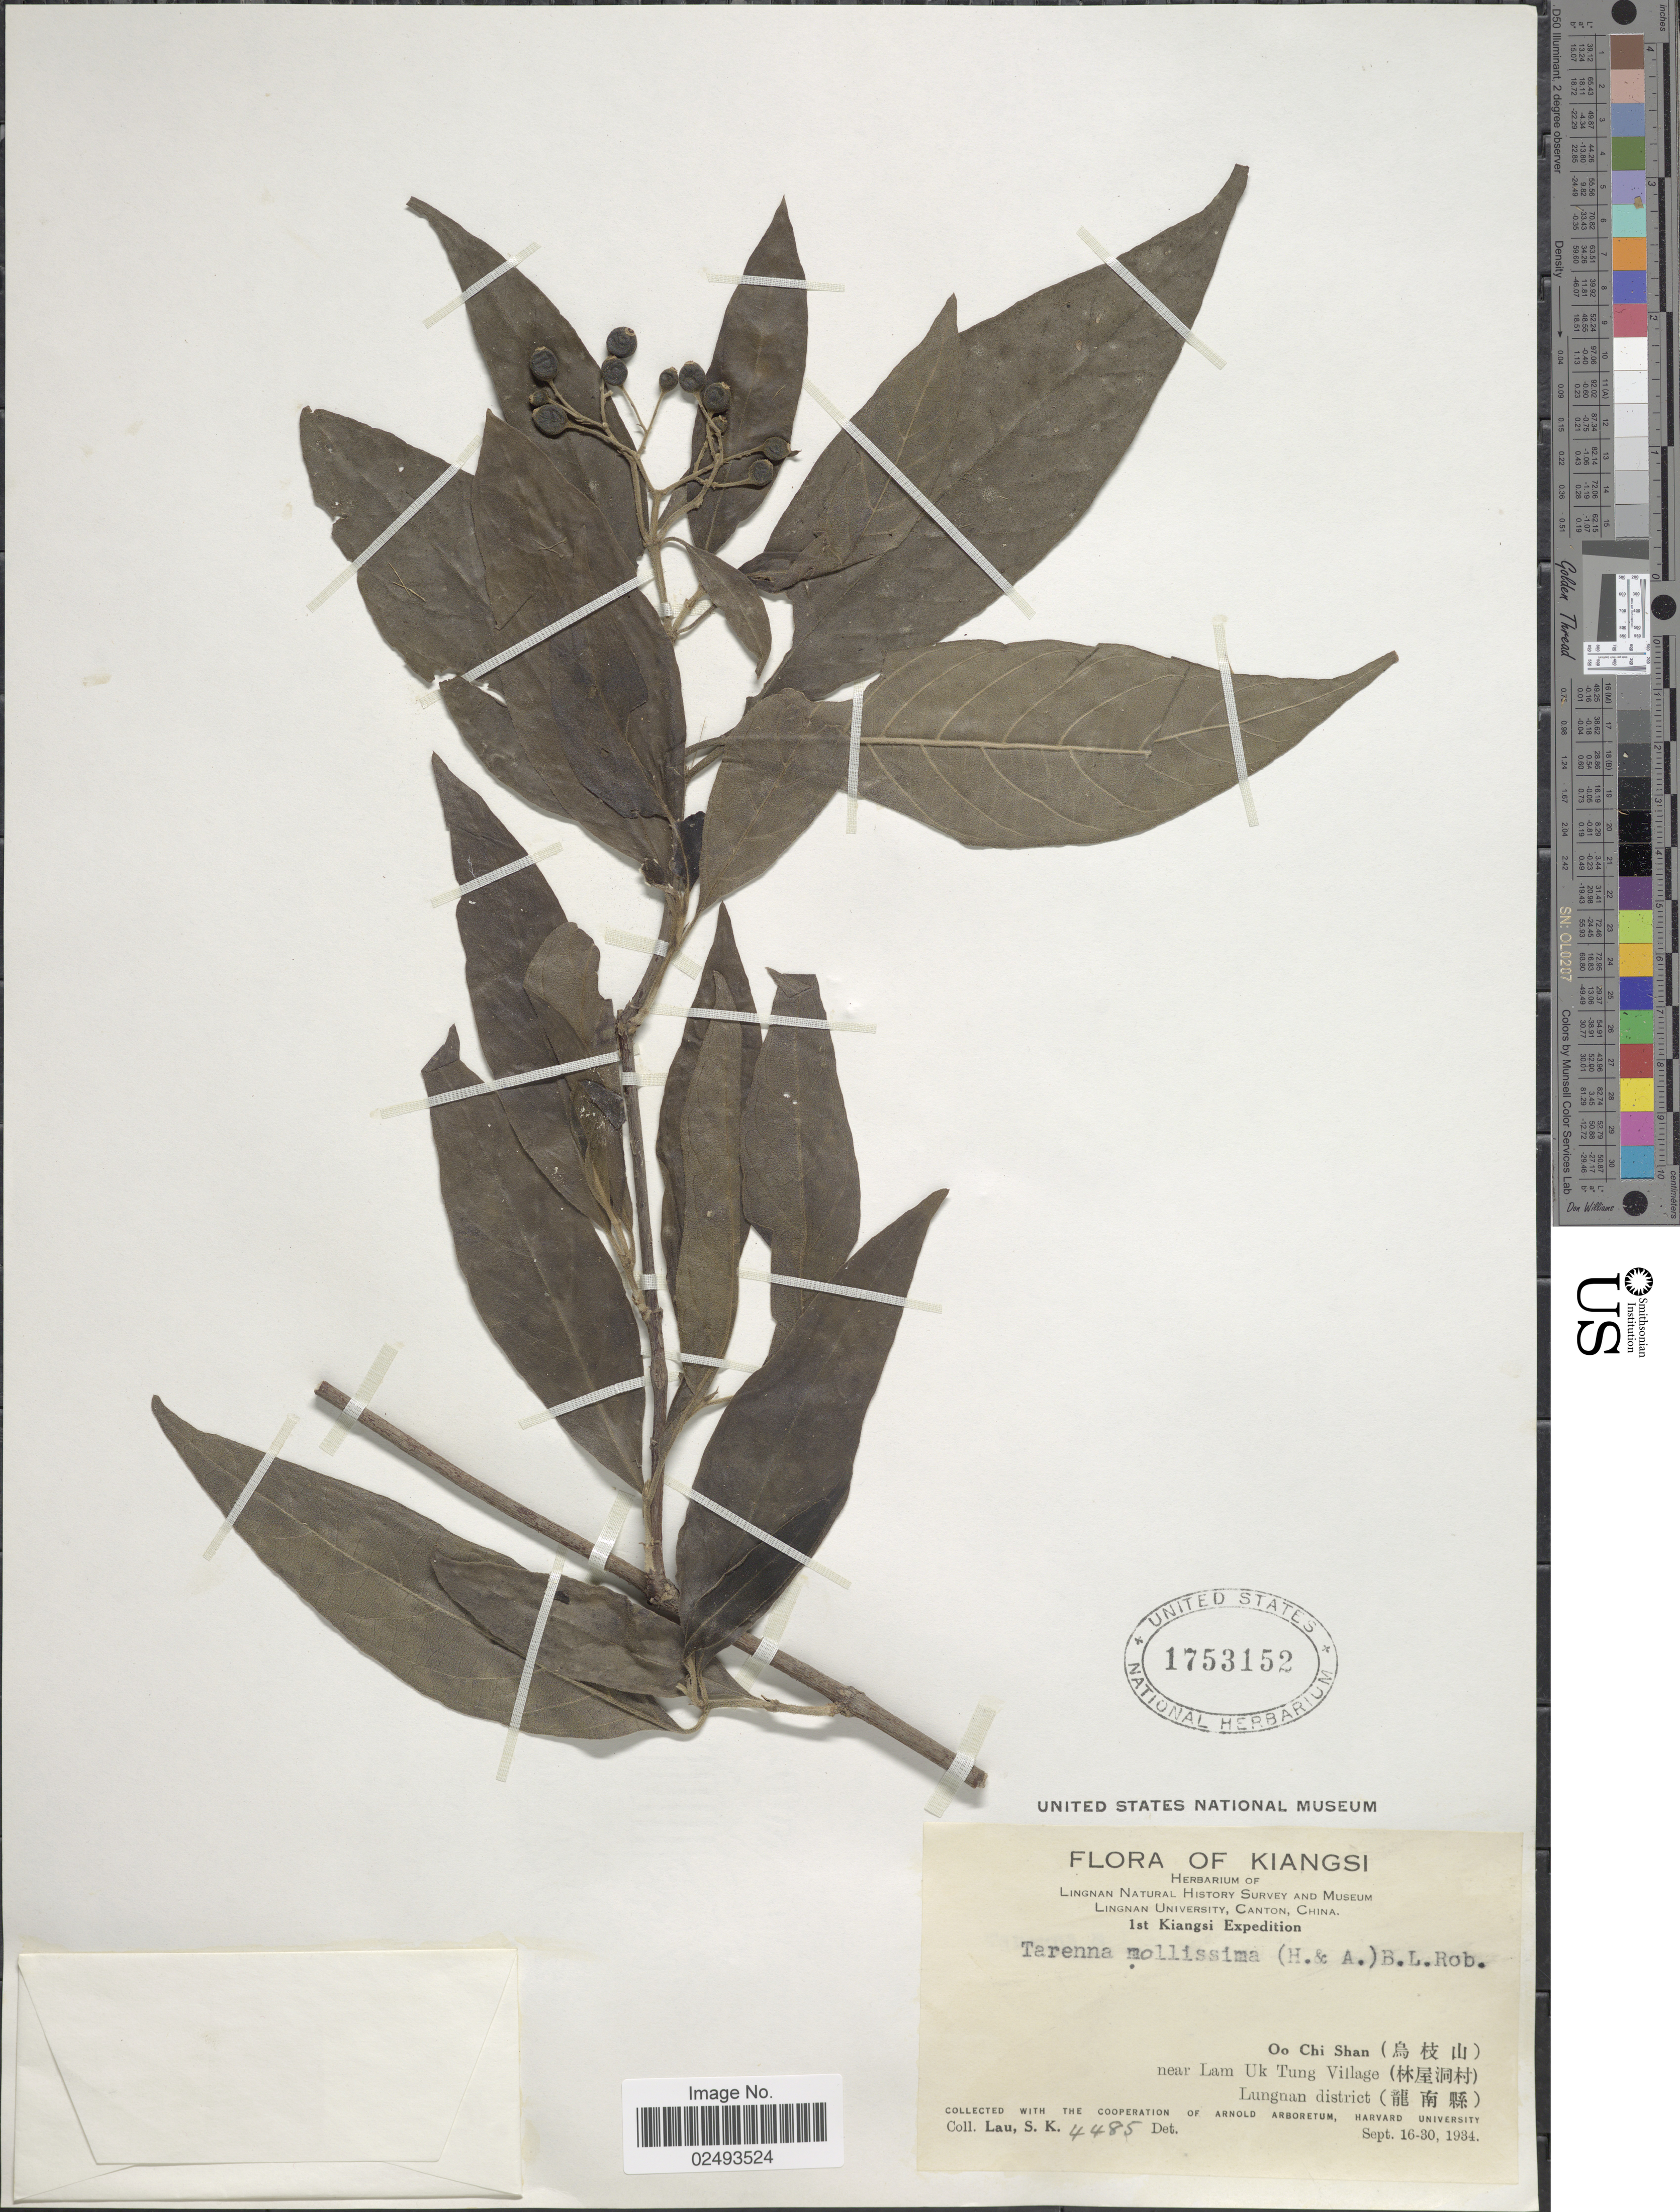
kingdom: Plantae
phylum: Tracheophyta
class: Magnoliopsida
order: Gentianales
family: Rubiaceae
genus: Tarenna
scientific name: Tarenna mollissima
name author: (Hook. & Arn.) B.L. Rob.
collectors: S. K. Lau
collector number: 4485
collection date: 1934-09-16/1934-09-30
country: China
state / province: Jiangxi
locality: Kiangsi, Oo Chi Shan, near lam Uk Tung Village, Lungnan district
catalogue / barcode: US 1753152